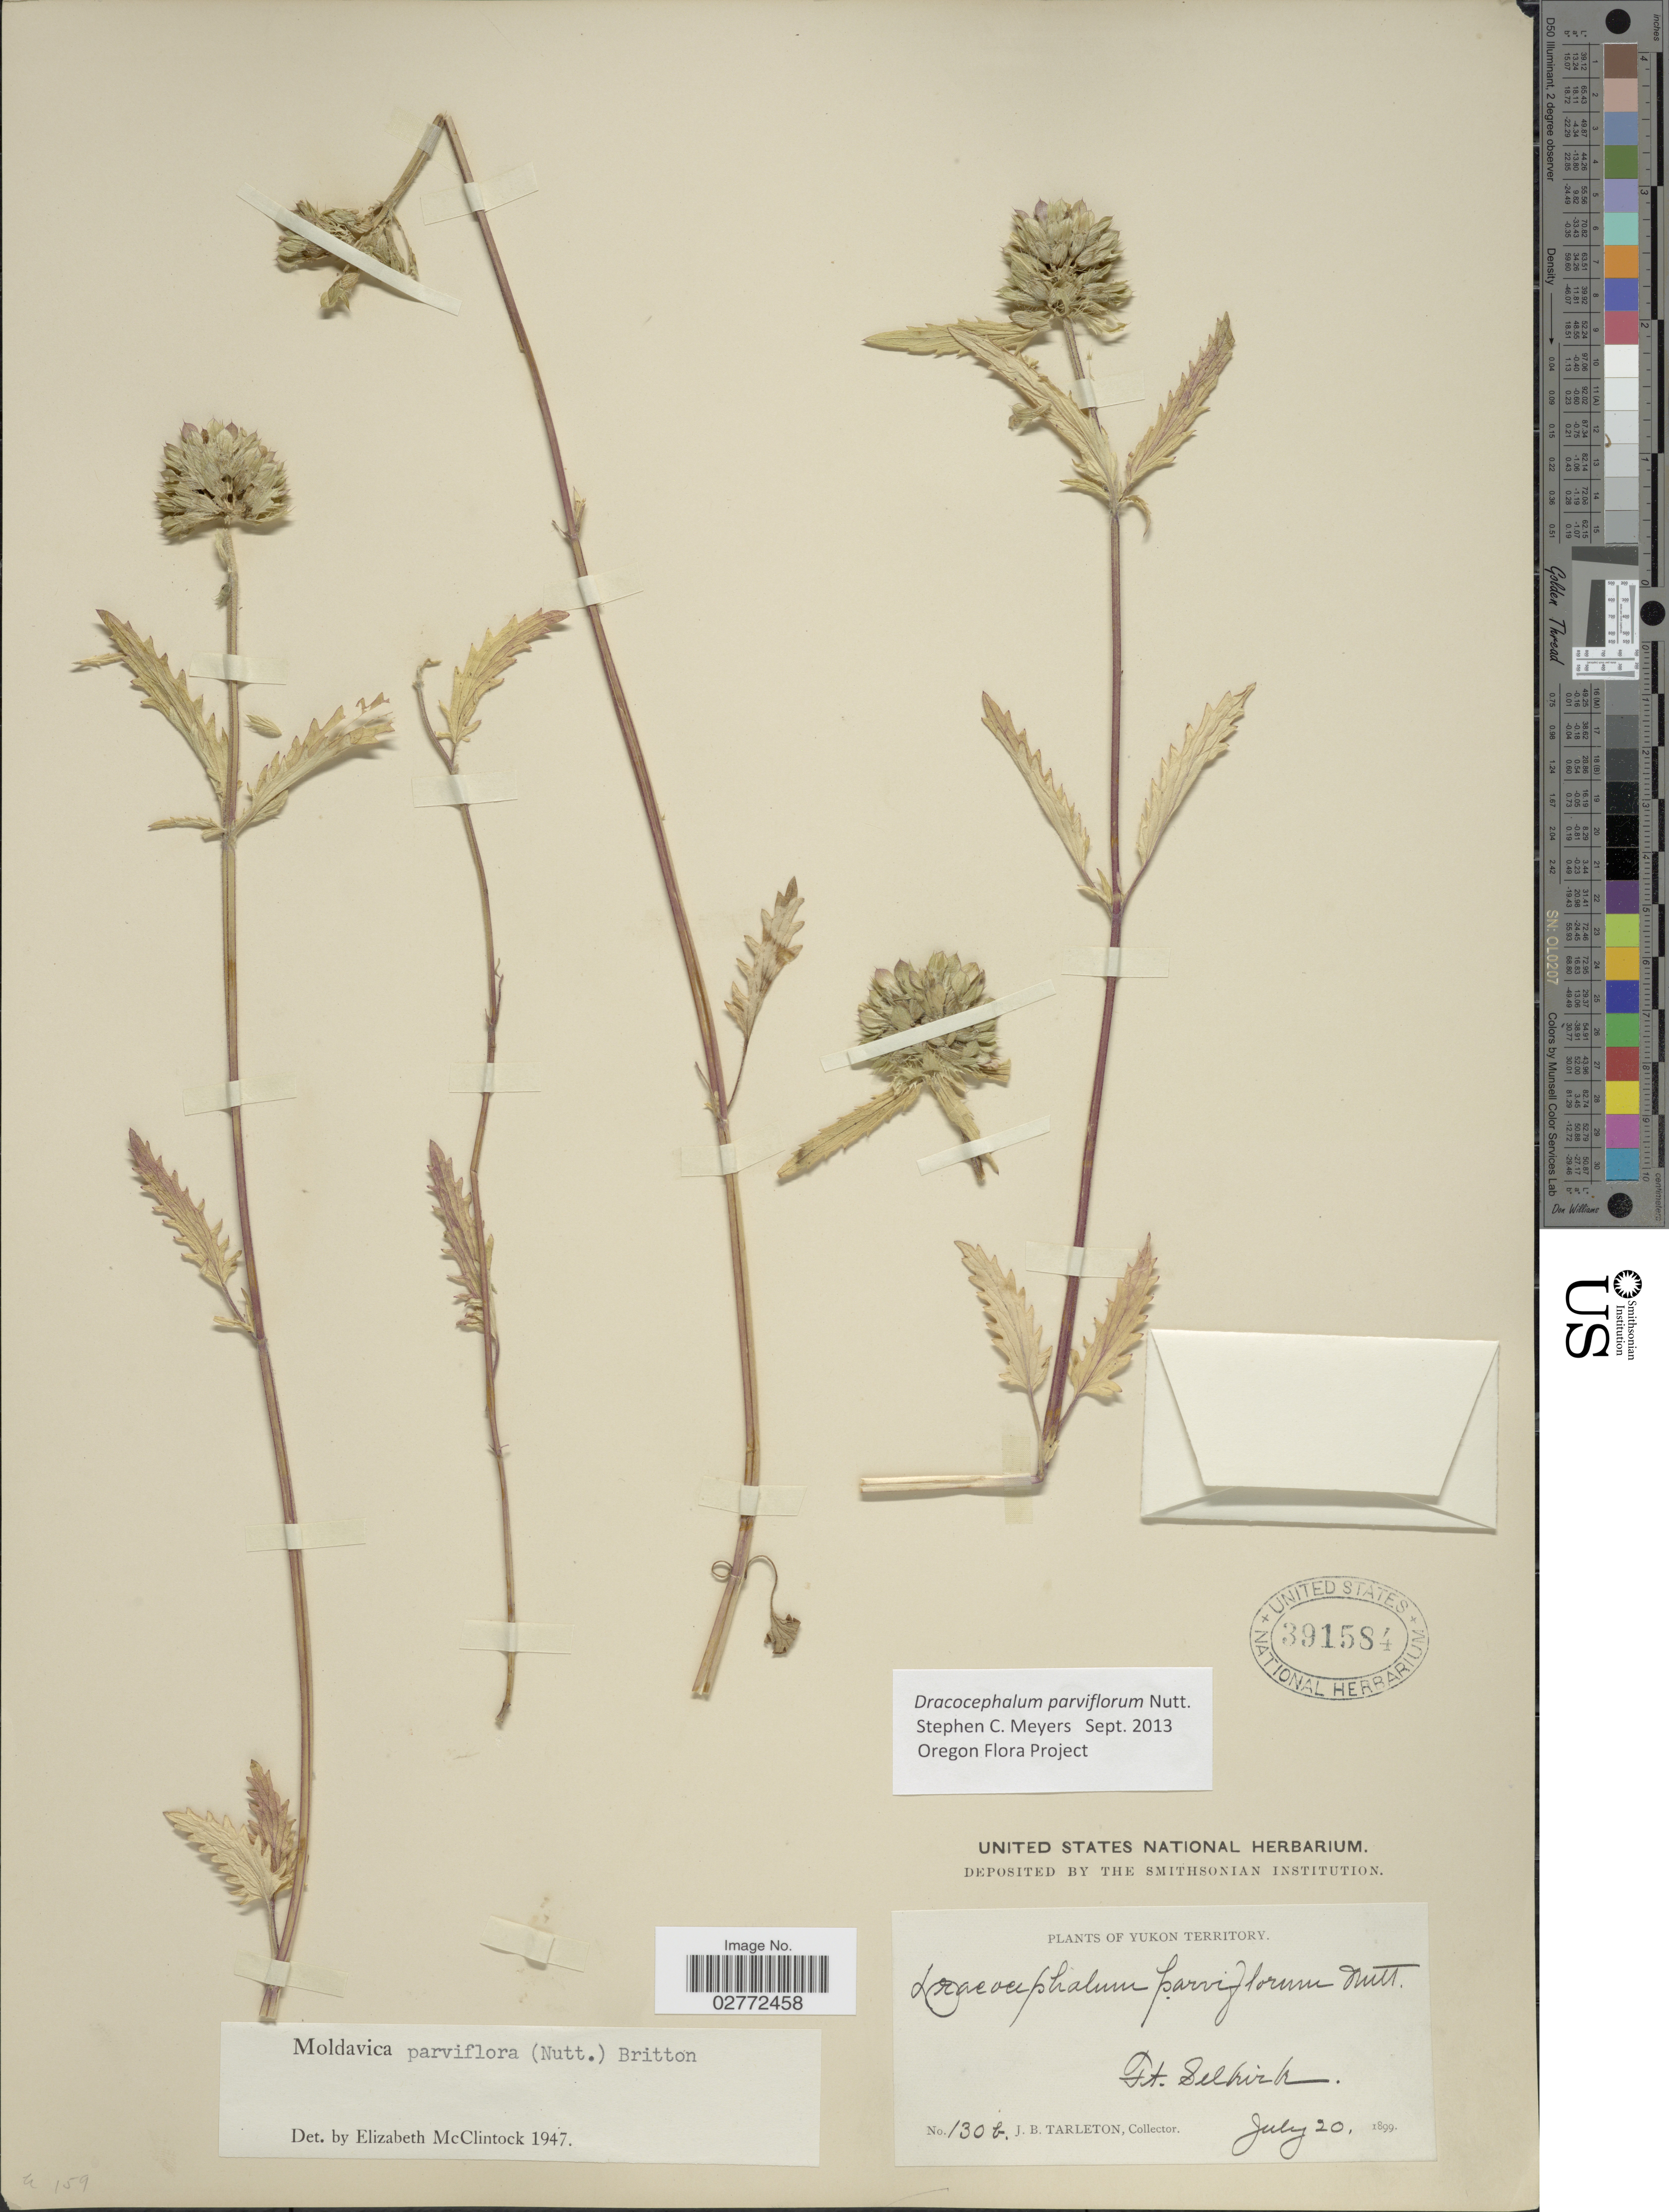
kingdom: Plantae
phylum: Tracheophyta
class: Magnoliopsida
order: Lamiales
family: Lamiaceae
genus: Dracocephalum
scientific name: Dracocephalum parviflorum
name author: Nutt.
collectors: J. Tarleton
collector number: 130b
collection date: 1899-07-20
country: Canada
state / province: Yukon Territory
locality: Ft. Selkirk.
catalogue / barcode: US 391584